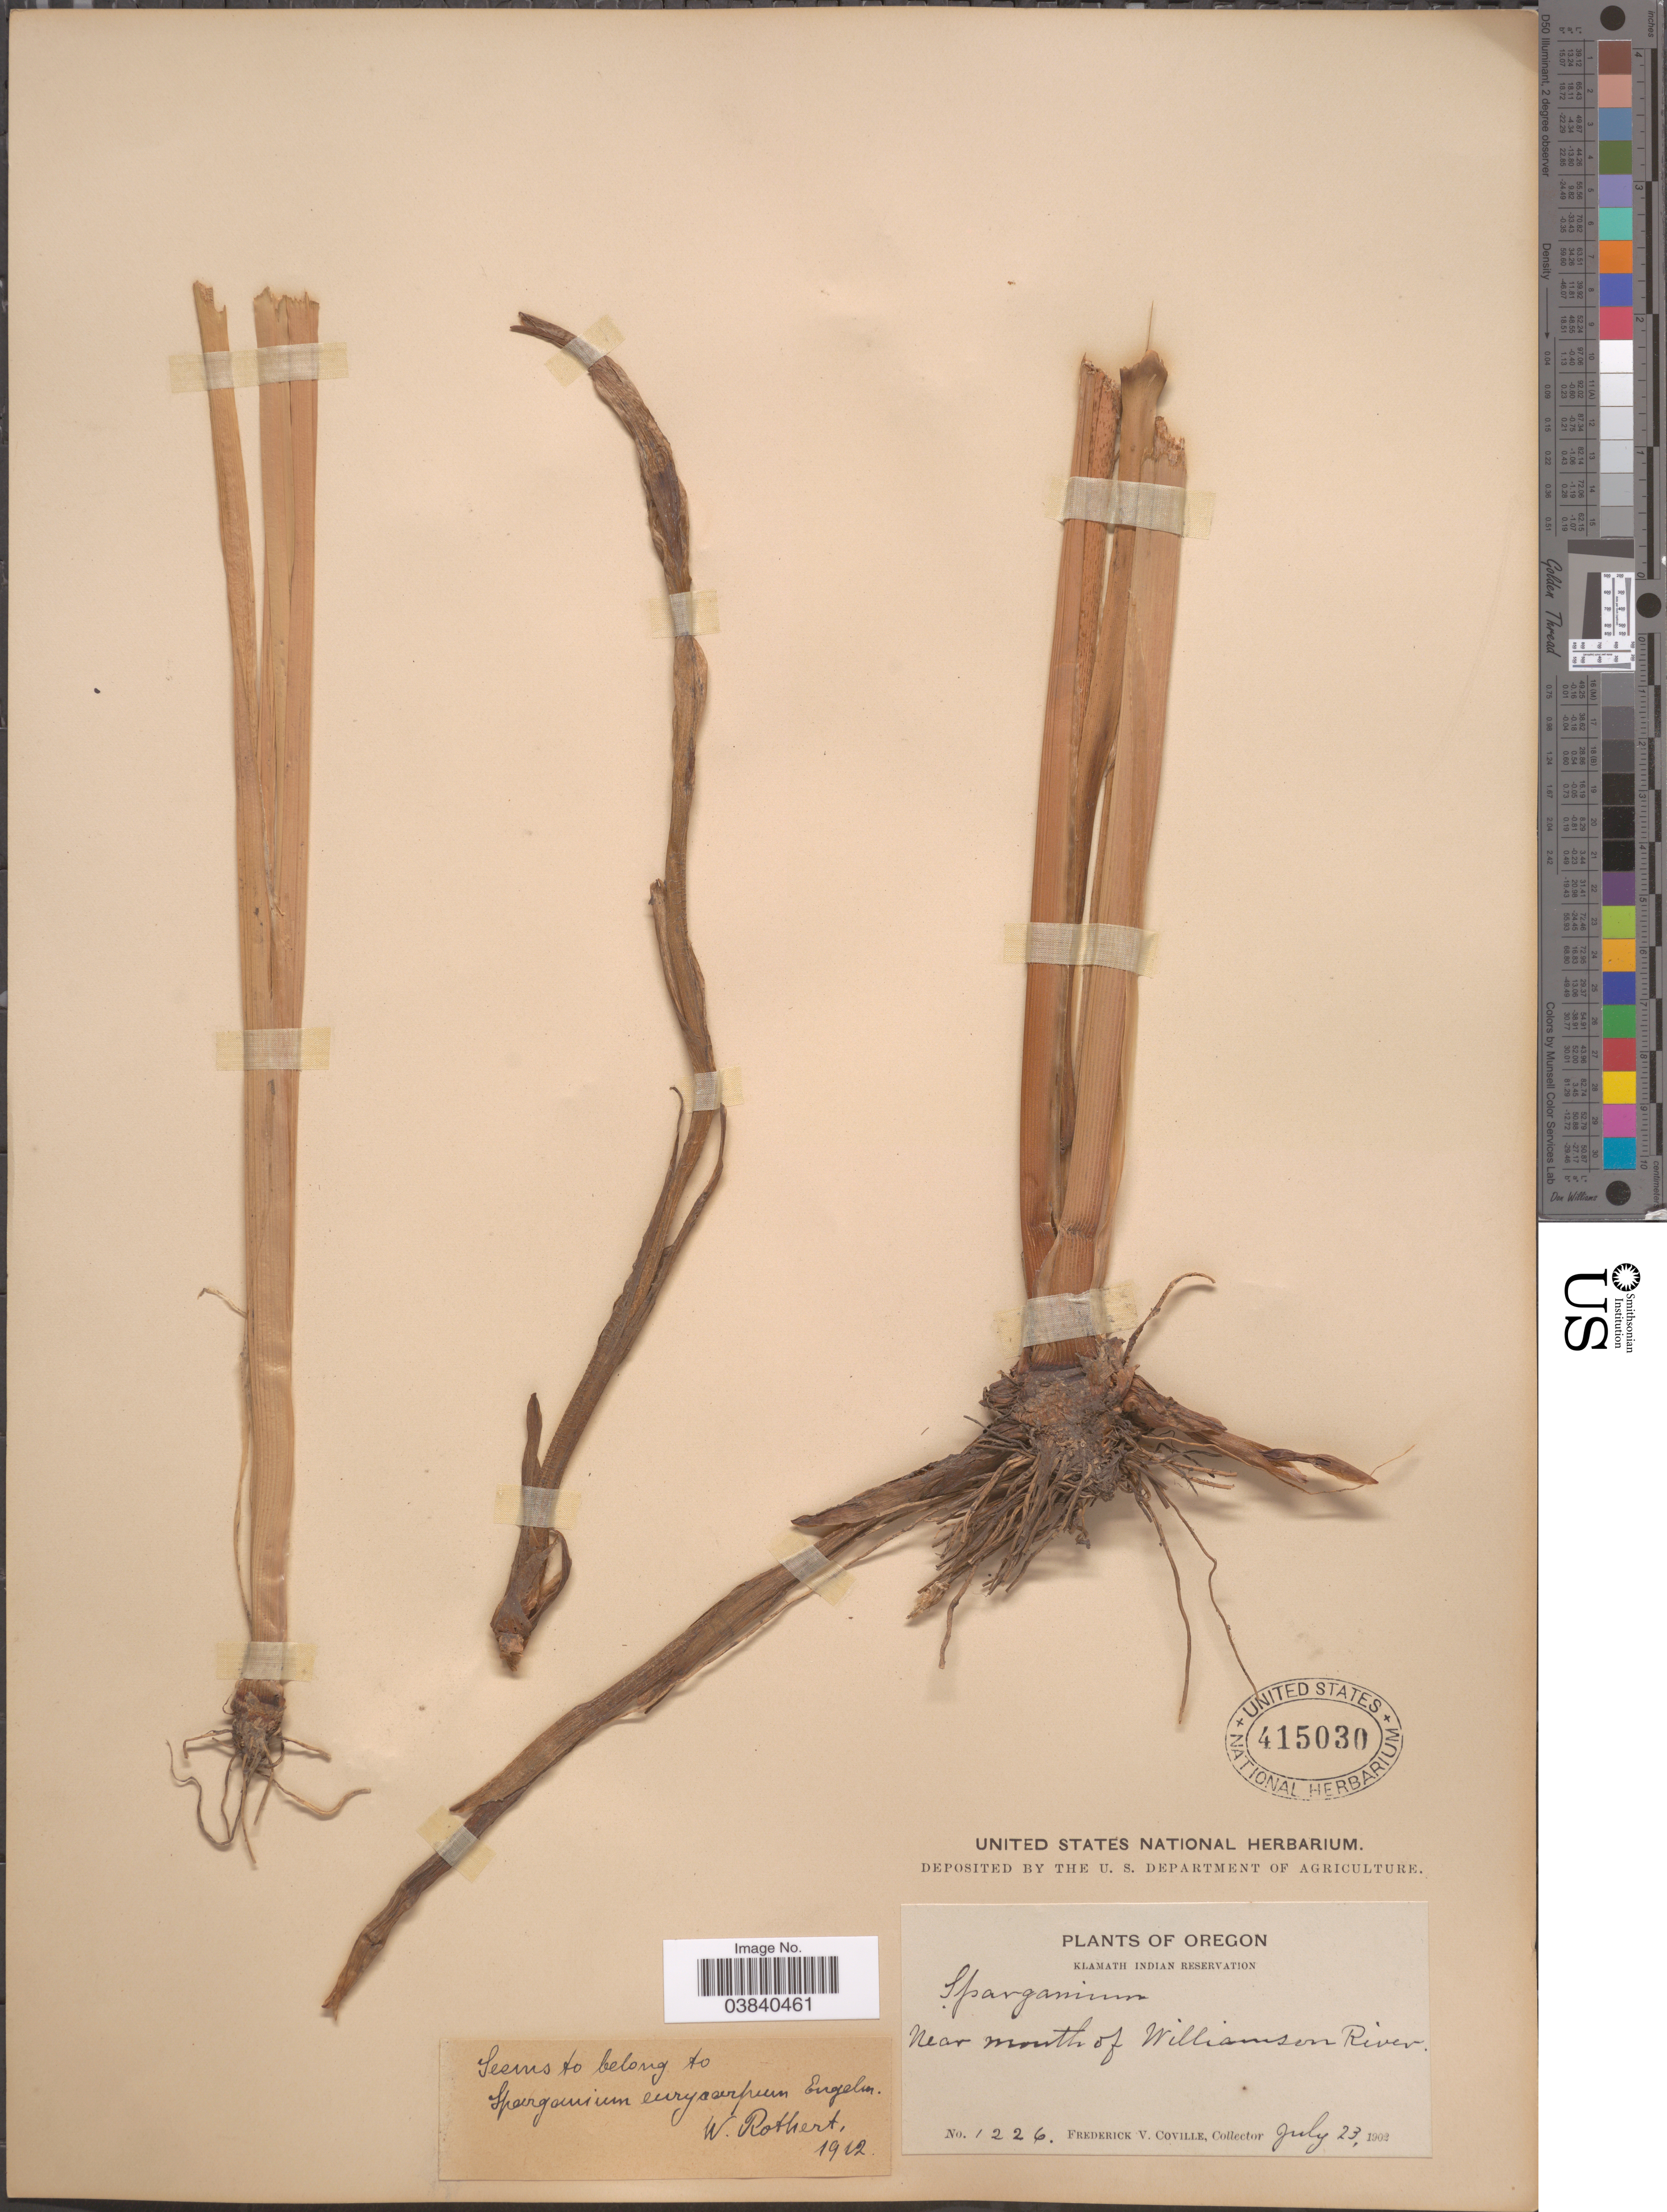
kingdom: Plantae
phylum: Tracheophyta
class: Liliopsida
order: Poales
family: Typhaceae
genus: Sparganium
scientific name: Sparganium eurycarpum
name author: Engelm.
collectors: F. V. Coville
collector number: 1226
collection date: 1902-07-23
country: United States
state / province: Oregon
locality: Klamath Indian Reservation. Near mouth of Williamson River.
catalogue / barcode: US 415030